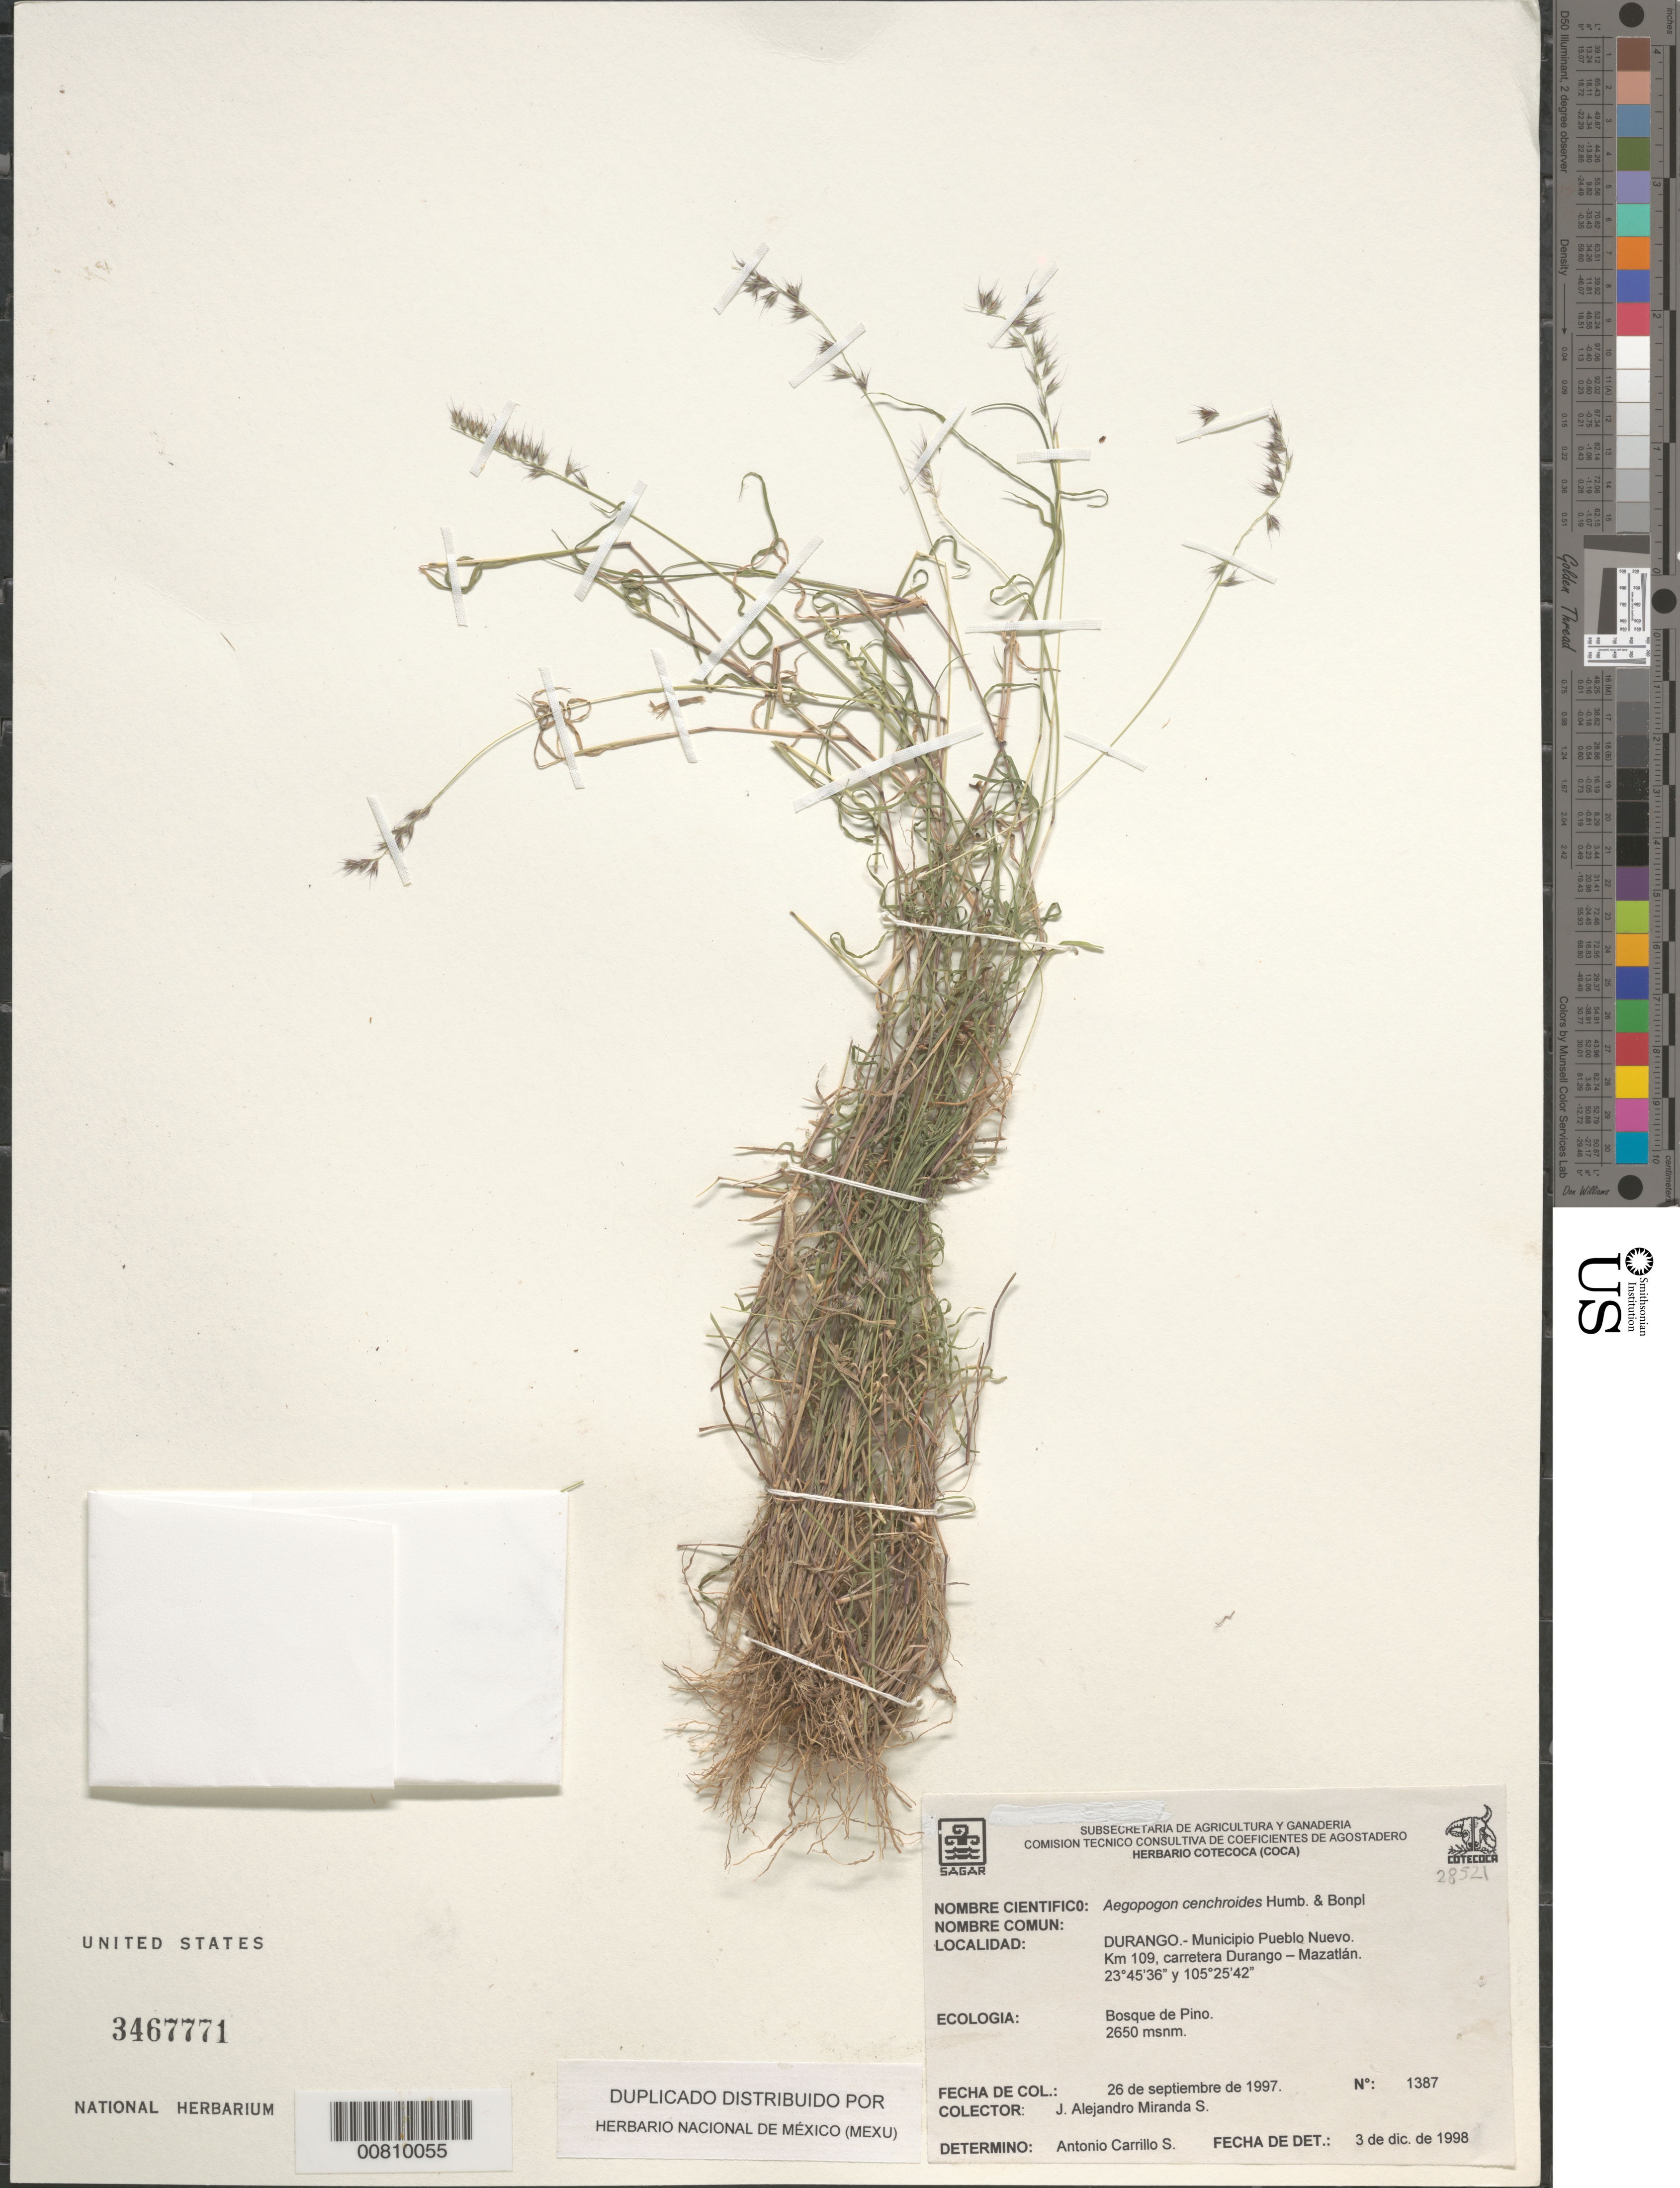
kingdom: Plantae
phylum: Tracheophyta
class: Liliopsida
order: Poales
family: Poaceae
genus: Aegopogon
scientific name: Aegopogon cenchroides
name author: Humb. & Bonpl. ex Willd.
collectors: J. A. Miranda S.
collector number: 1387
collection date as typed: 26 Sep 1997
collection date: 1997-09-26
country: Mexico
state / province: Durango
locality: Carretera Durango - Mazatlan.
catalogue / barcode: US 3467771